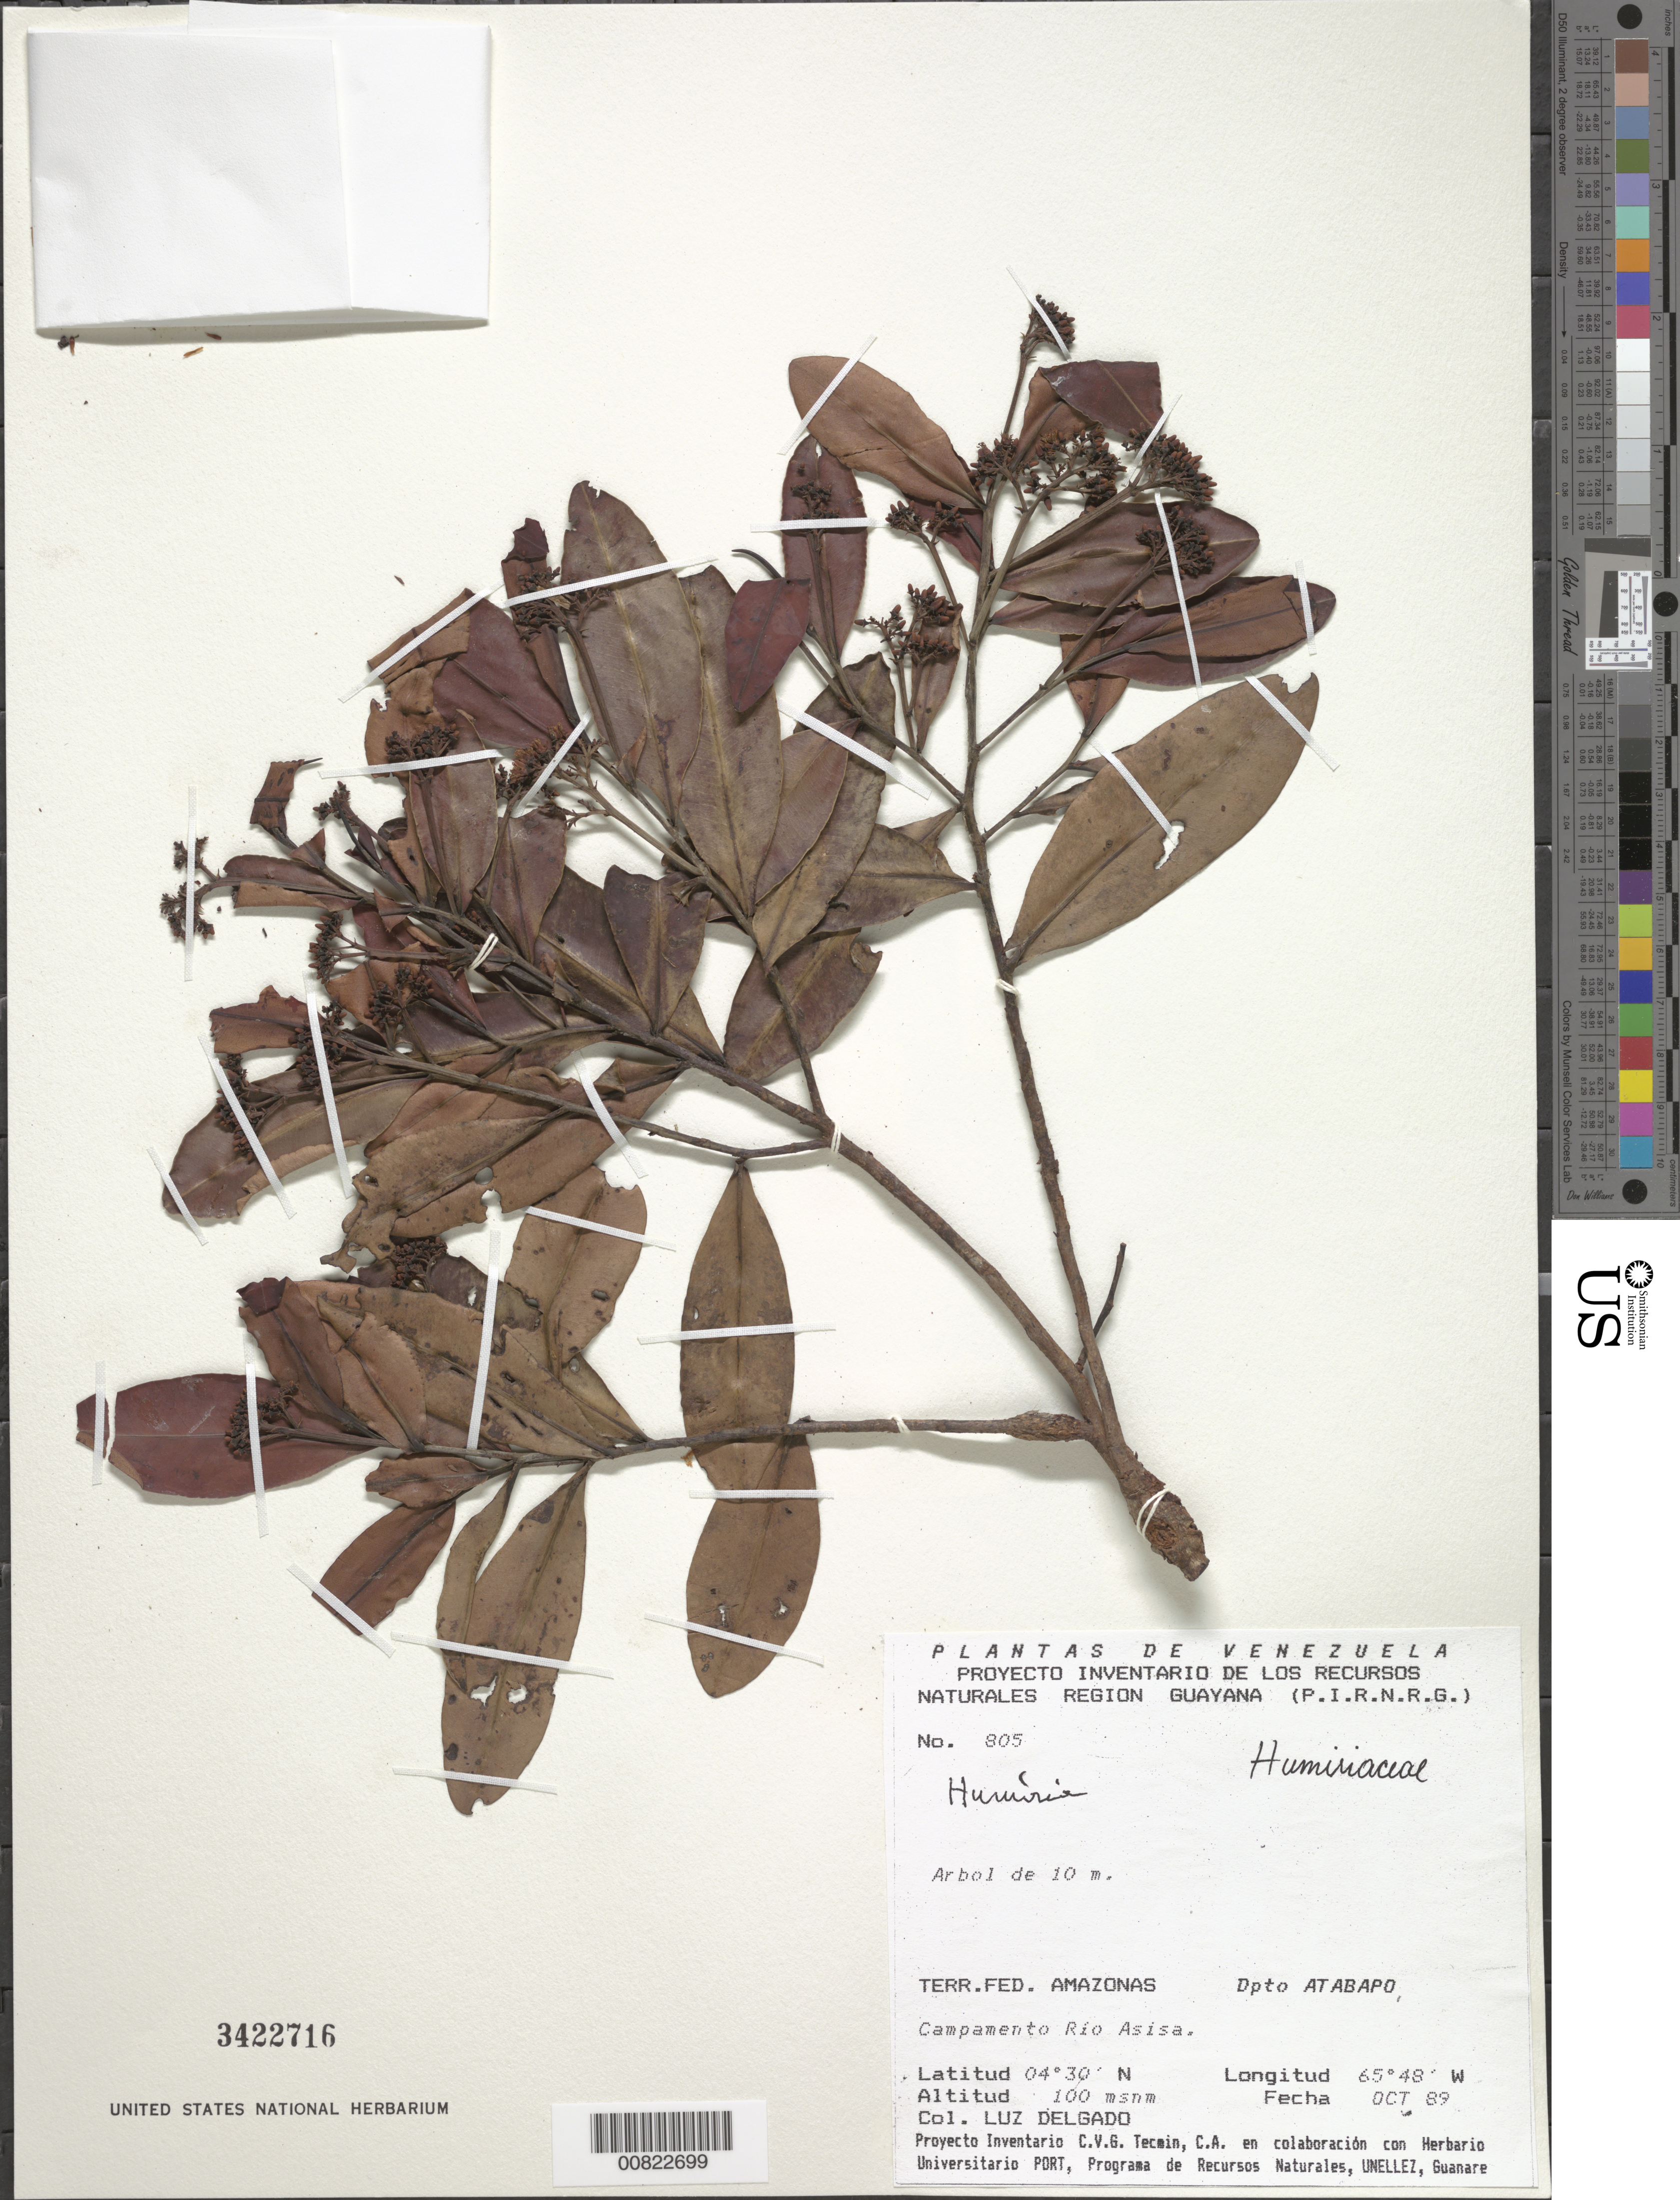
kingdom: Plantae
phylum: Tracheophyta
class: Magnoliopsida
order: Malpighiales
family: Humiriaceae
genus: Humiria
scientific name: Humiria sp.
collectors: L. Delgado V.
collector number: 805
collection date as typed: Oct-89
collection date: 1989-10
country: Venezuela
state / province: Amazonas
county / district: Atabapo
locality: Campamento Río Asisa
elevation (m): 100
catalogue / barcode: US 3422716